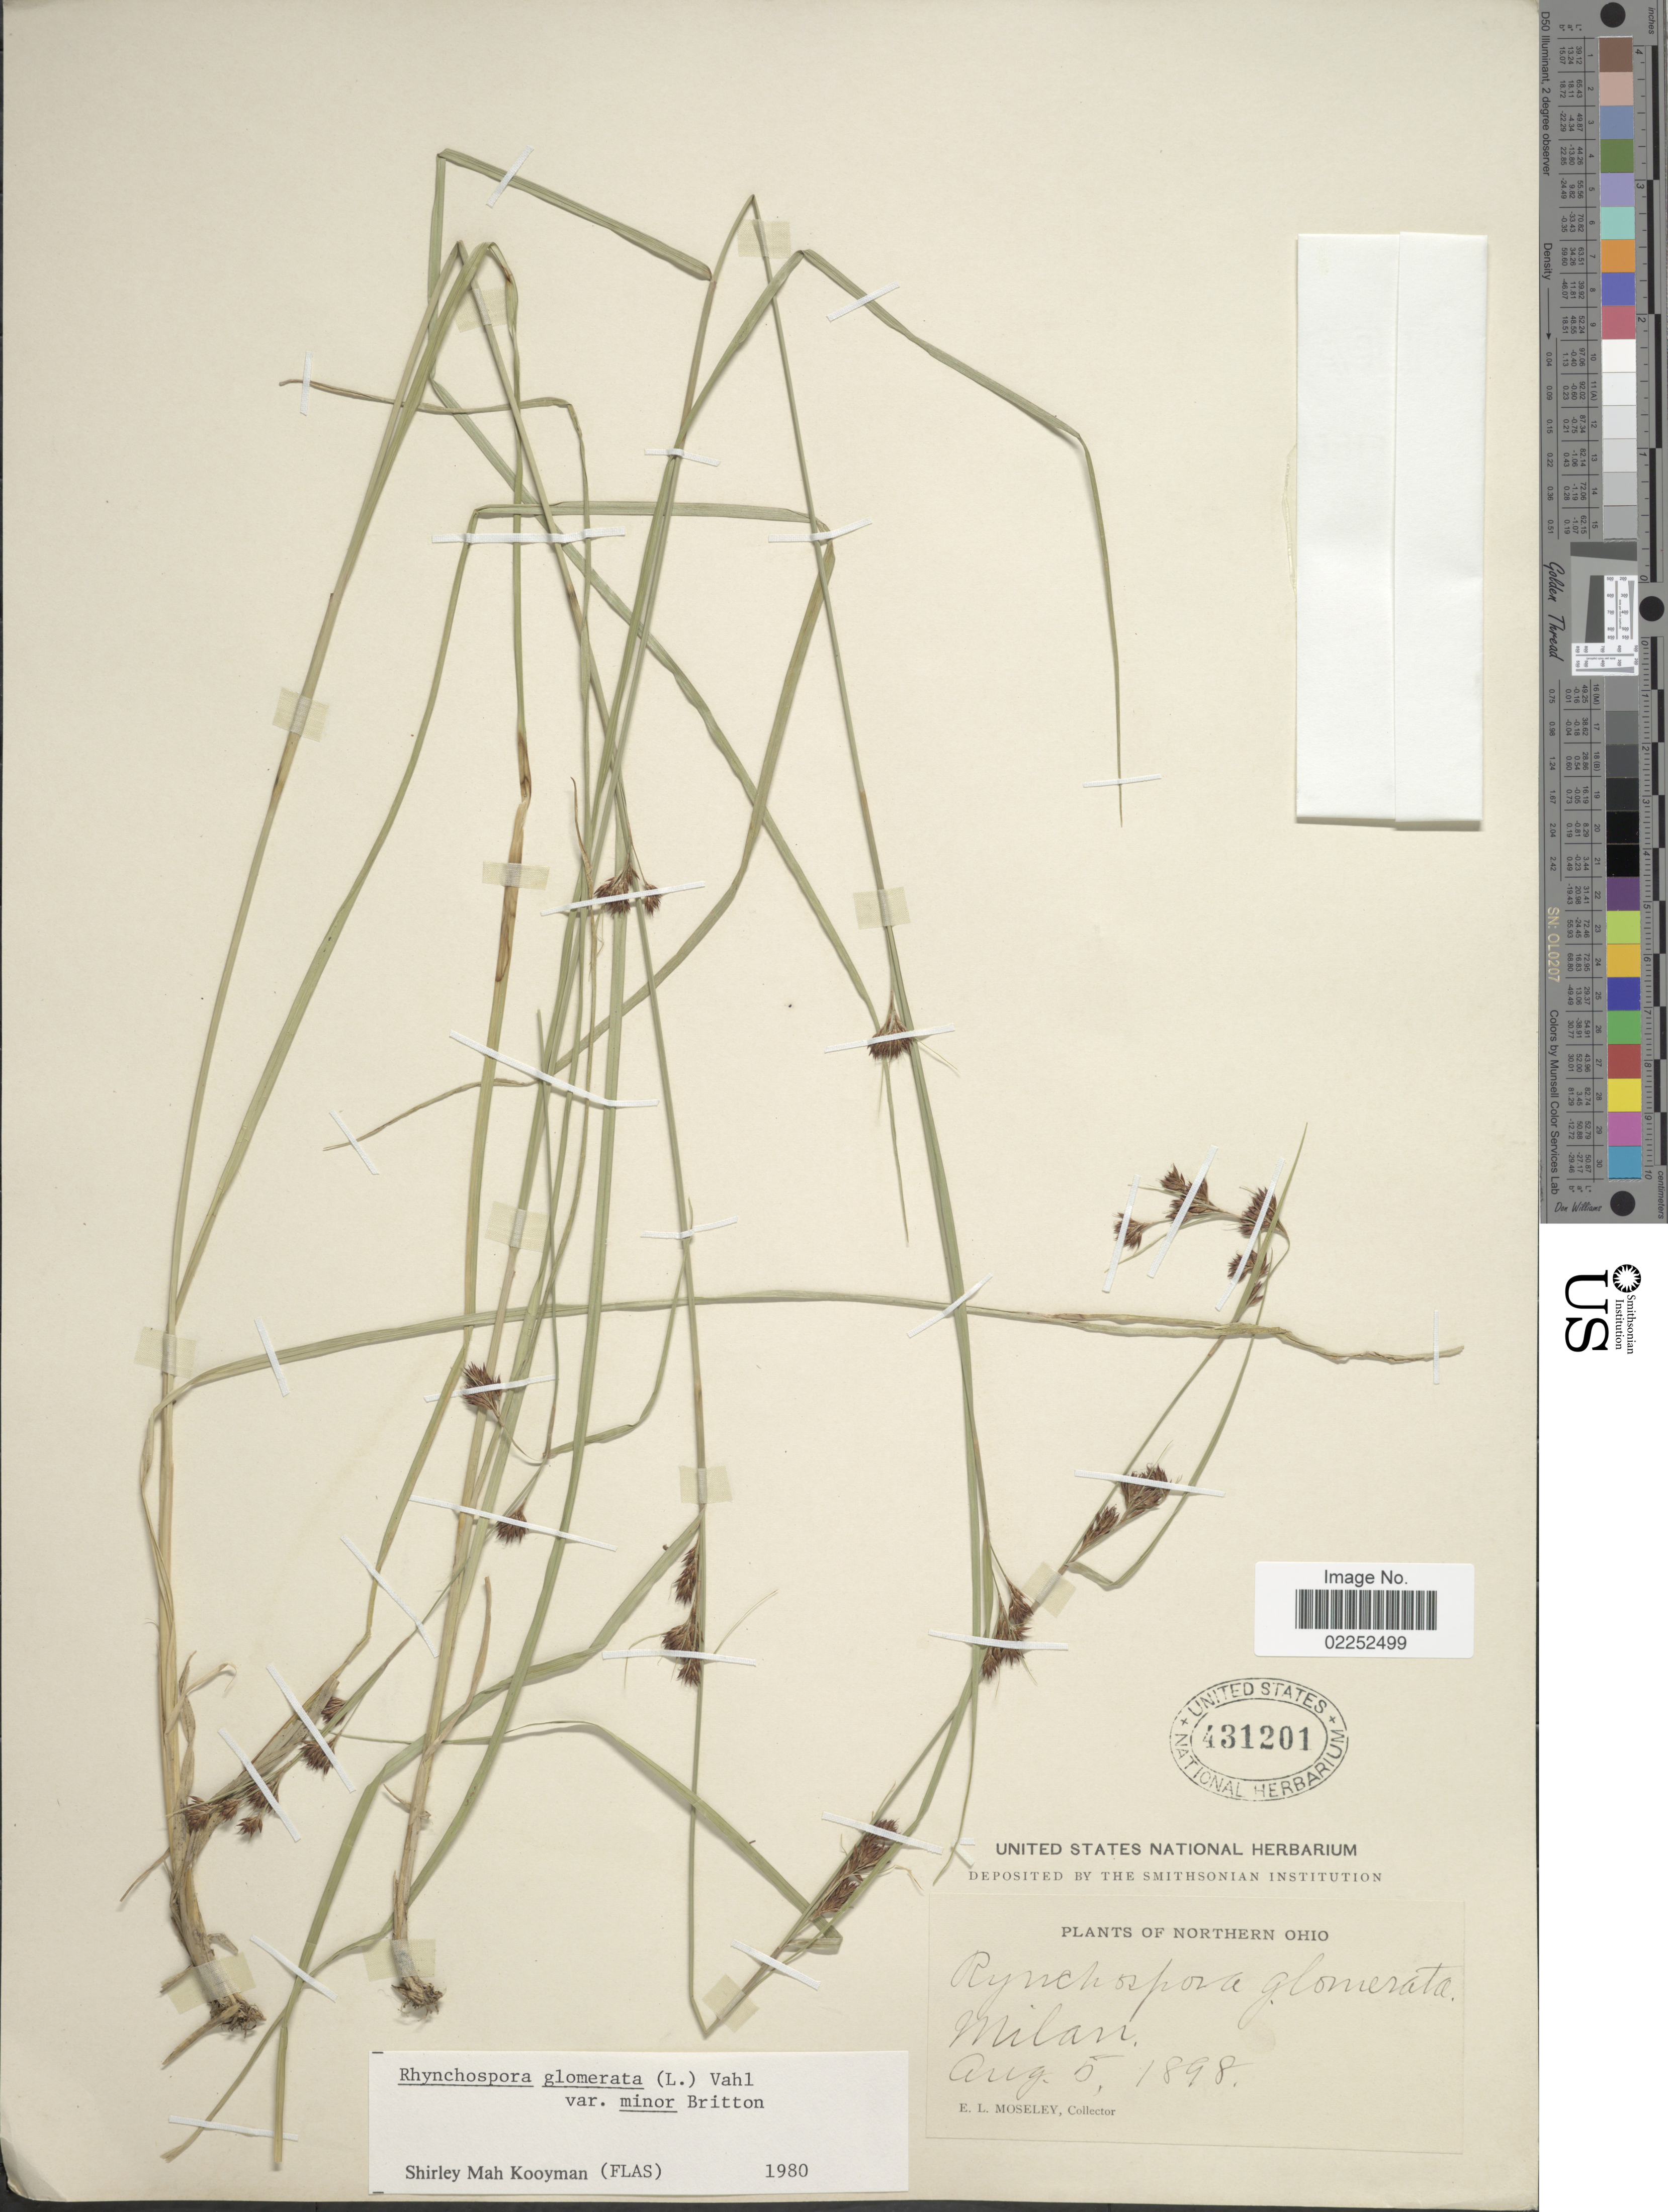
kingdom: Plantae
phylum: Tracheophyta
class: Liliopsida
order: Poales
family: Cyperaceae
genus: Rhynchospora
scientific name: Rhynchospora capitellata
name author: (Michx.) Vahl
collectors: E. Mosley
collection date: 1898-05-05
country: United States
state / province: Ohio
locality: Northern Ohio, Milan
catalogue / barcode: US 431201